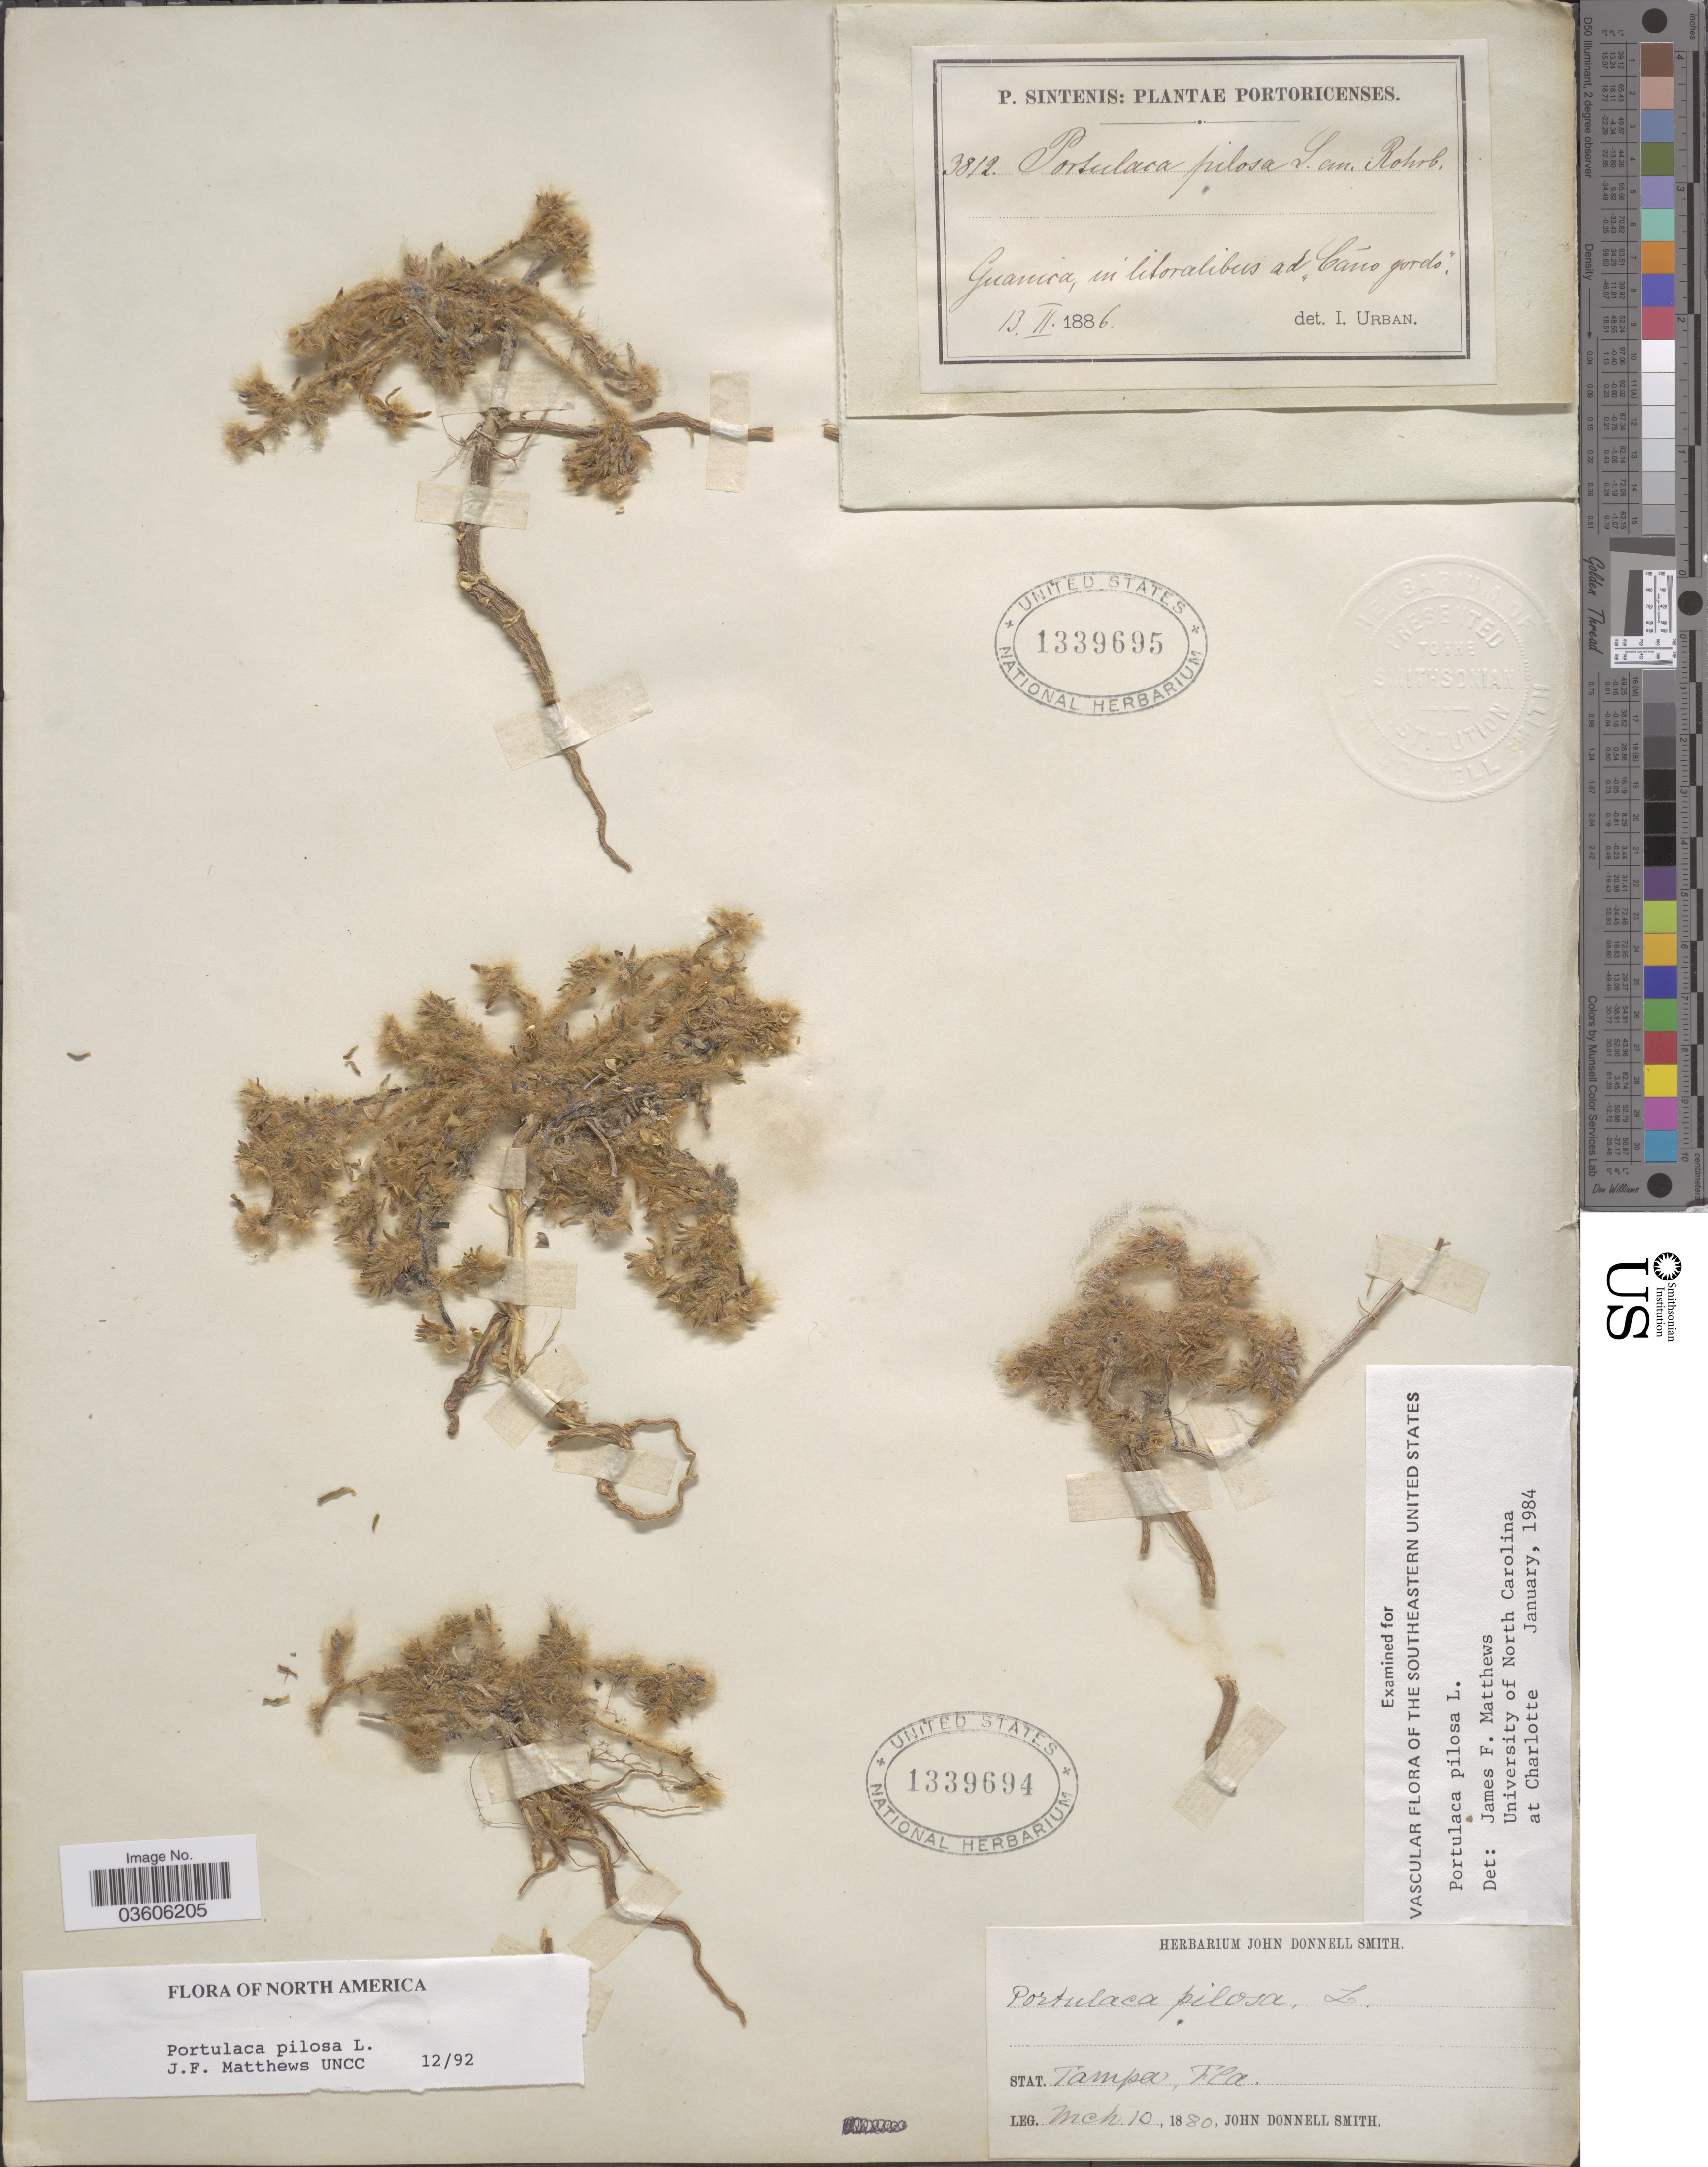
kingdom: Plantae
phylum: Tracheophyta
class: Magnoliopsida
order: Caryophyllales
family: Portulacaceae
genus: Portulaca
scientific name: Portulaca pilosa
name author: L.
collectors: P. Sintenis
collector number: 3812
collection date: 1886-02-13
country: Puerto Rico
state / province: Guánica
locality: In litoralibus ad Caño gordo. Portoricenses.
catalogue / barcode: US 1339695